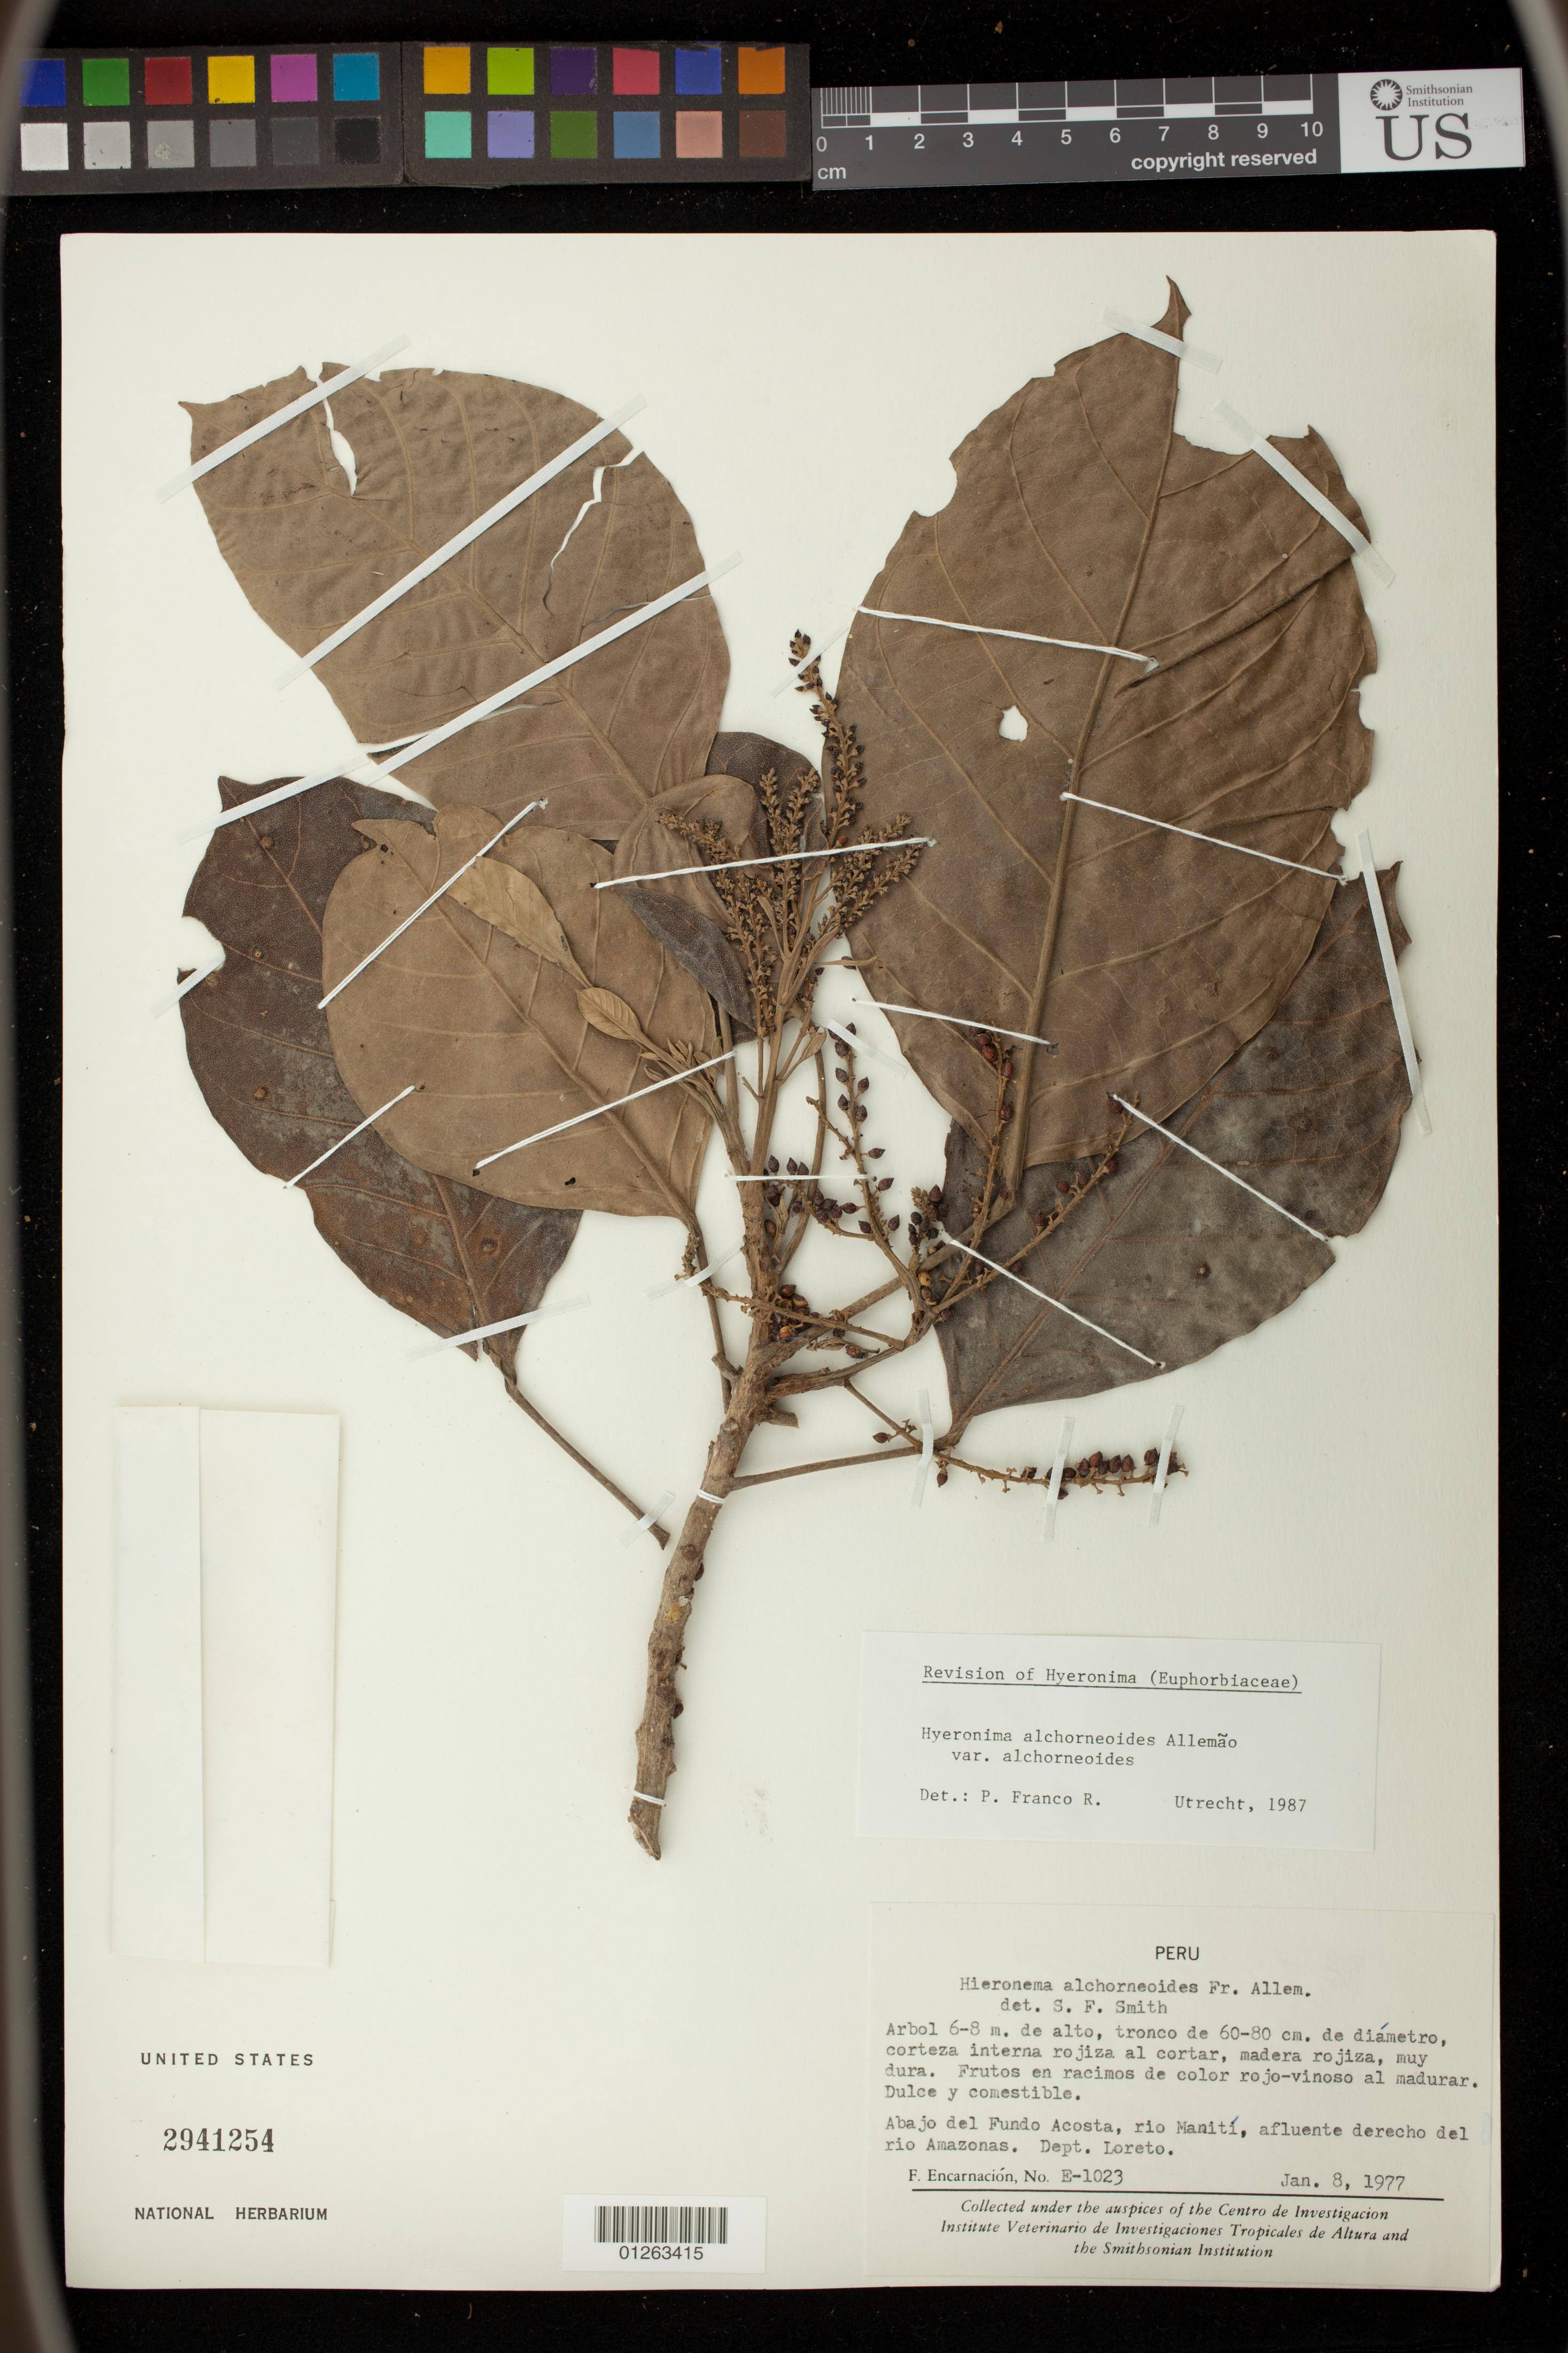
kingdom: Plantae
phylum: Tracheophyta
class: Magnoliopsida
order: Malpighiales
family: Phyllanthaceae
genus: Hieronyma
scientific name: Hieronyma alchorneoides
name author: Allemão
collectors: L. Encarnación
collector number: E1023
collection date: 1977-01-08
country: Peru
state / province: Loreto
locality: Abajo del Fundo Acosta, rio Maniti, afluente derecho del rio Amazonas.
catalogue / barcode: US 2941254